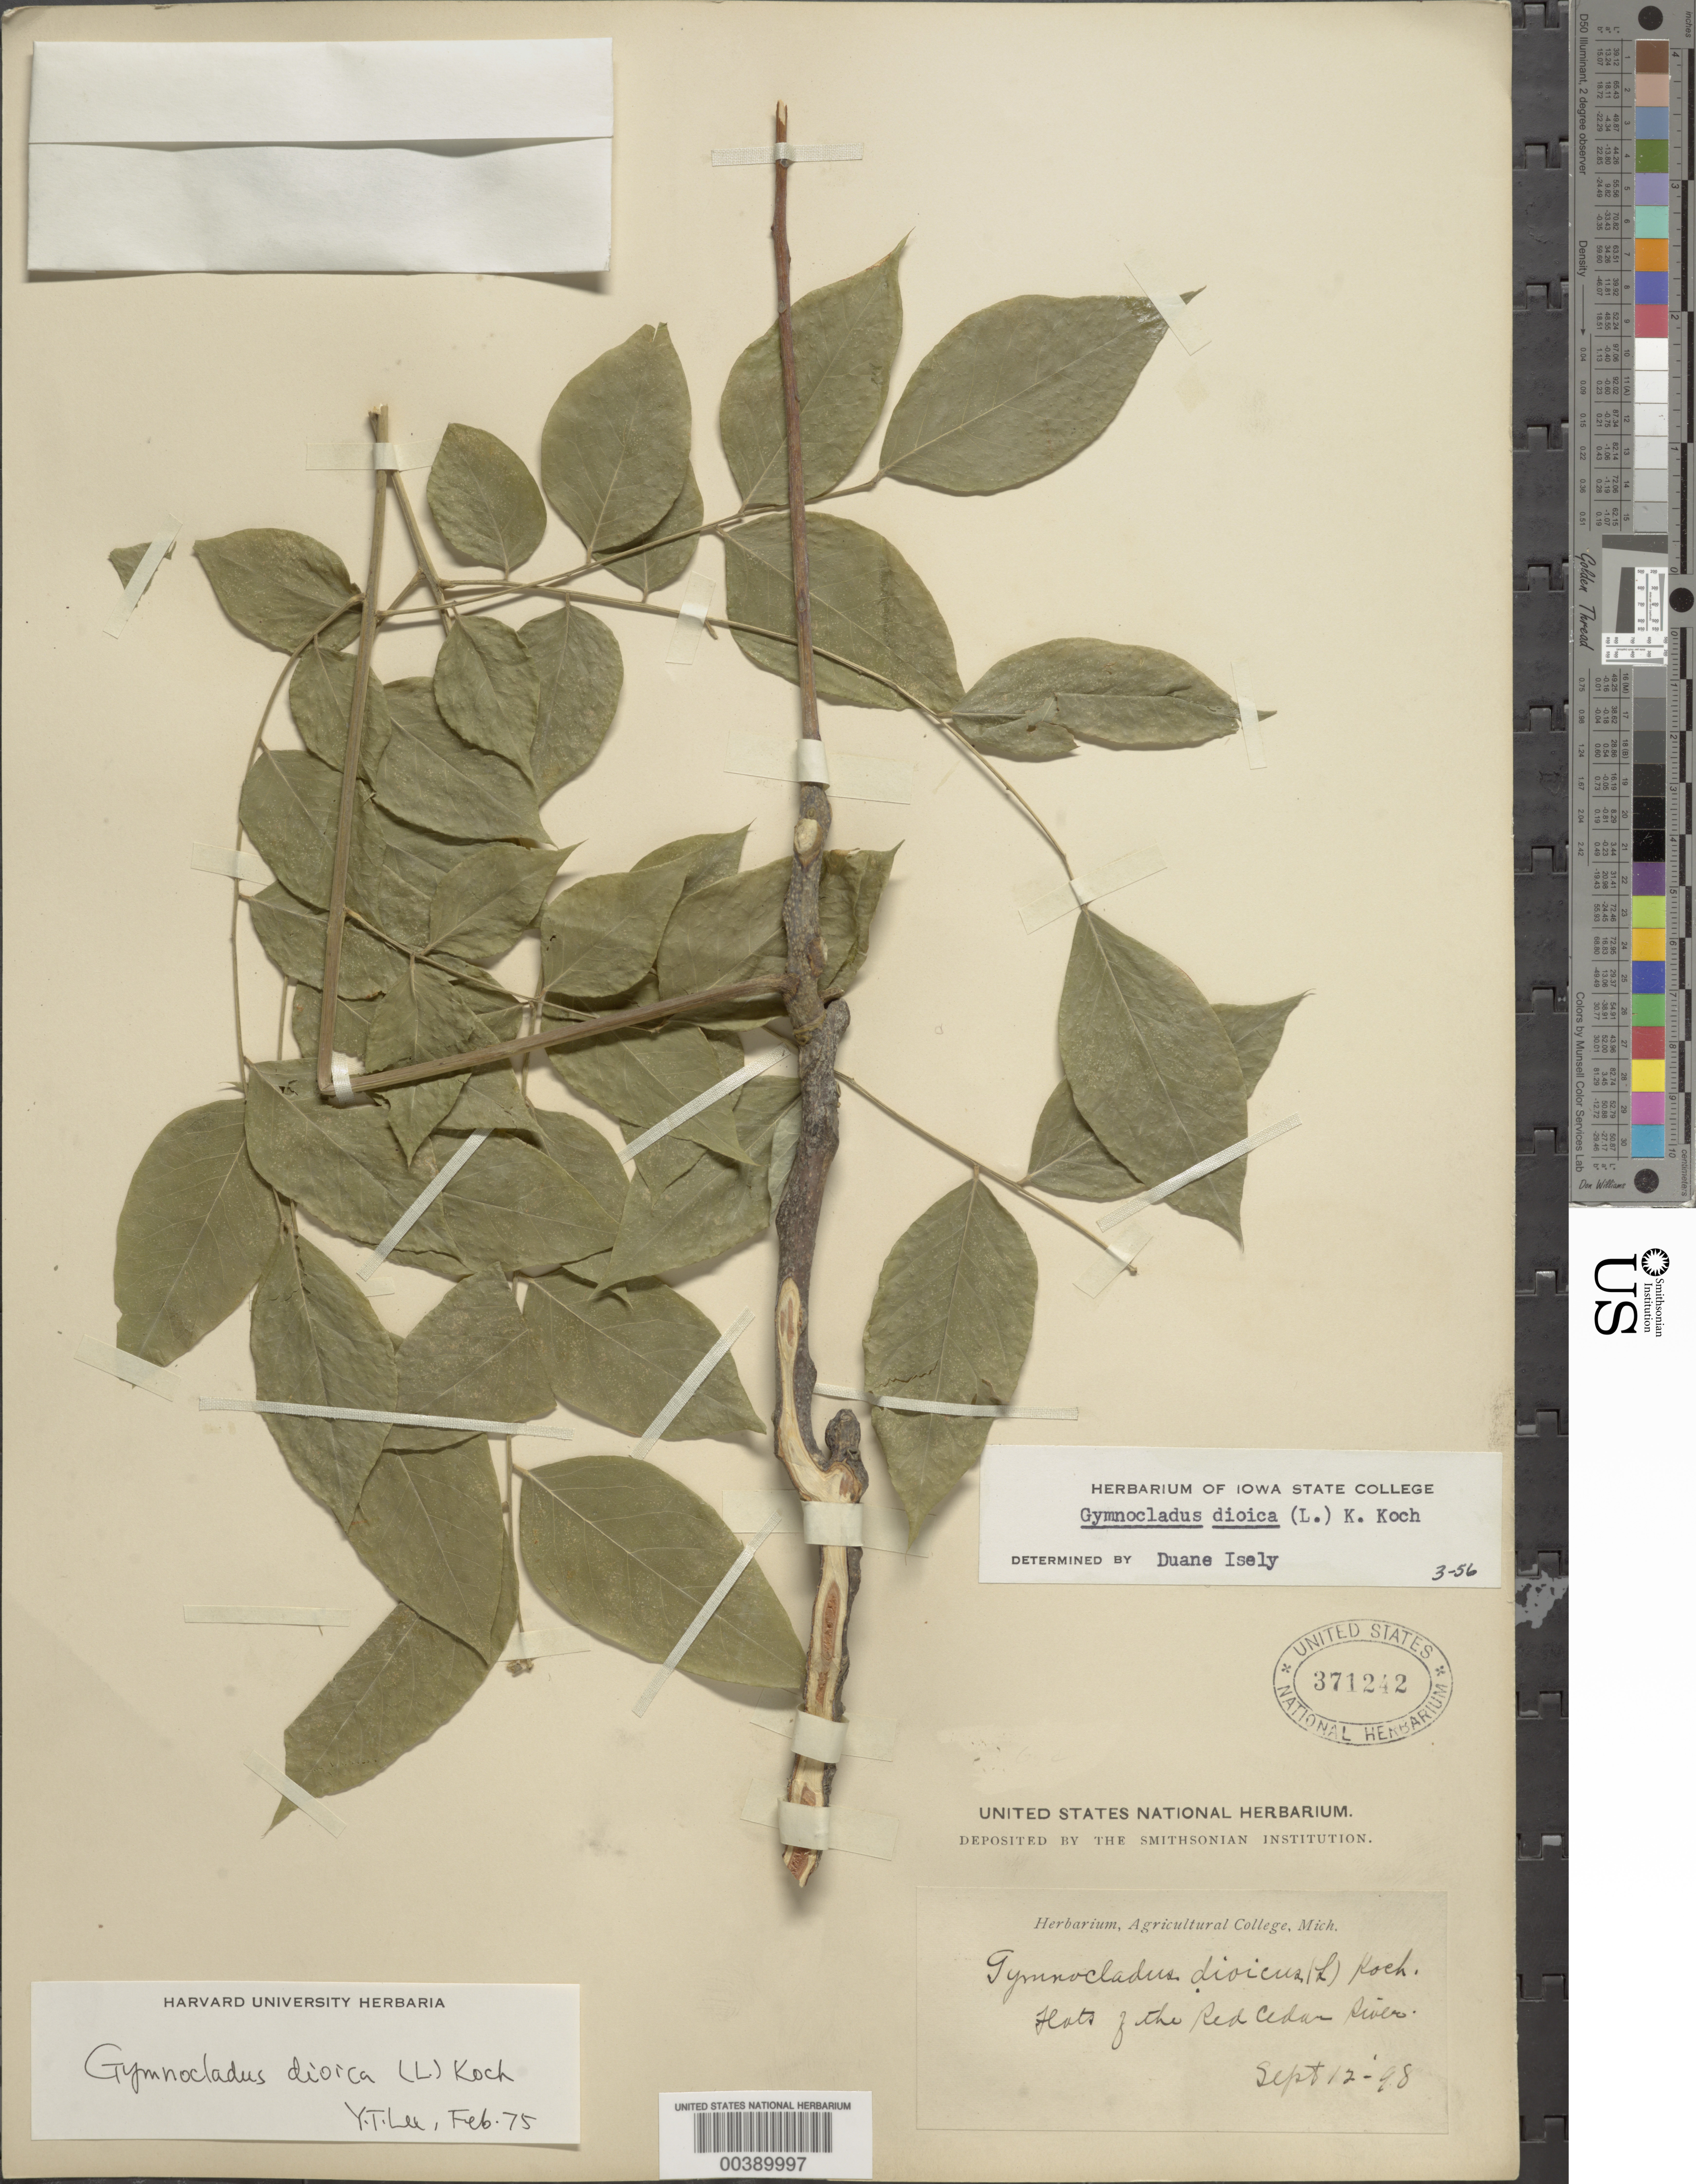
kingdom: Plantae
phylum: Tracheophyta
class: Magnoliopsida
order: Fabales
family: Fabaceae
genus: Gymnocladus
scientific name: Gymnocladus dioicus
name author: (L.) K. Koch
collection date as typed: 12 Sep 1898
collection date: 1898-09-12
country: United States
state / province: Michigan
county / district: Ingham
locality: Flats of the red cedar river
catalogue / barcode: US 371242